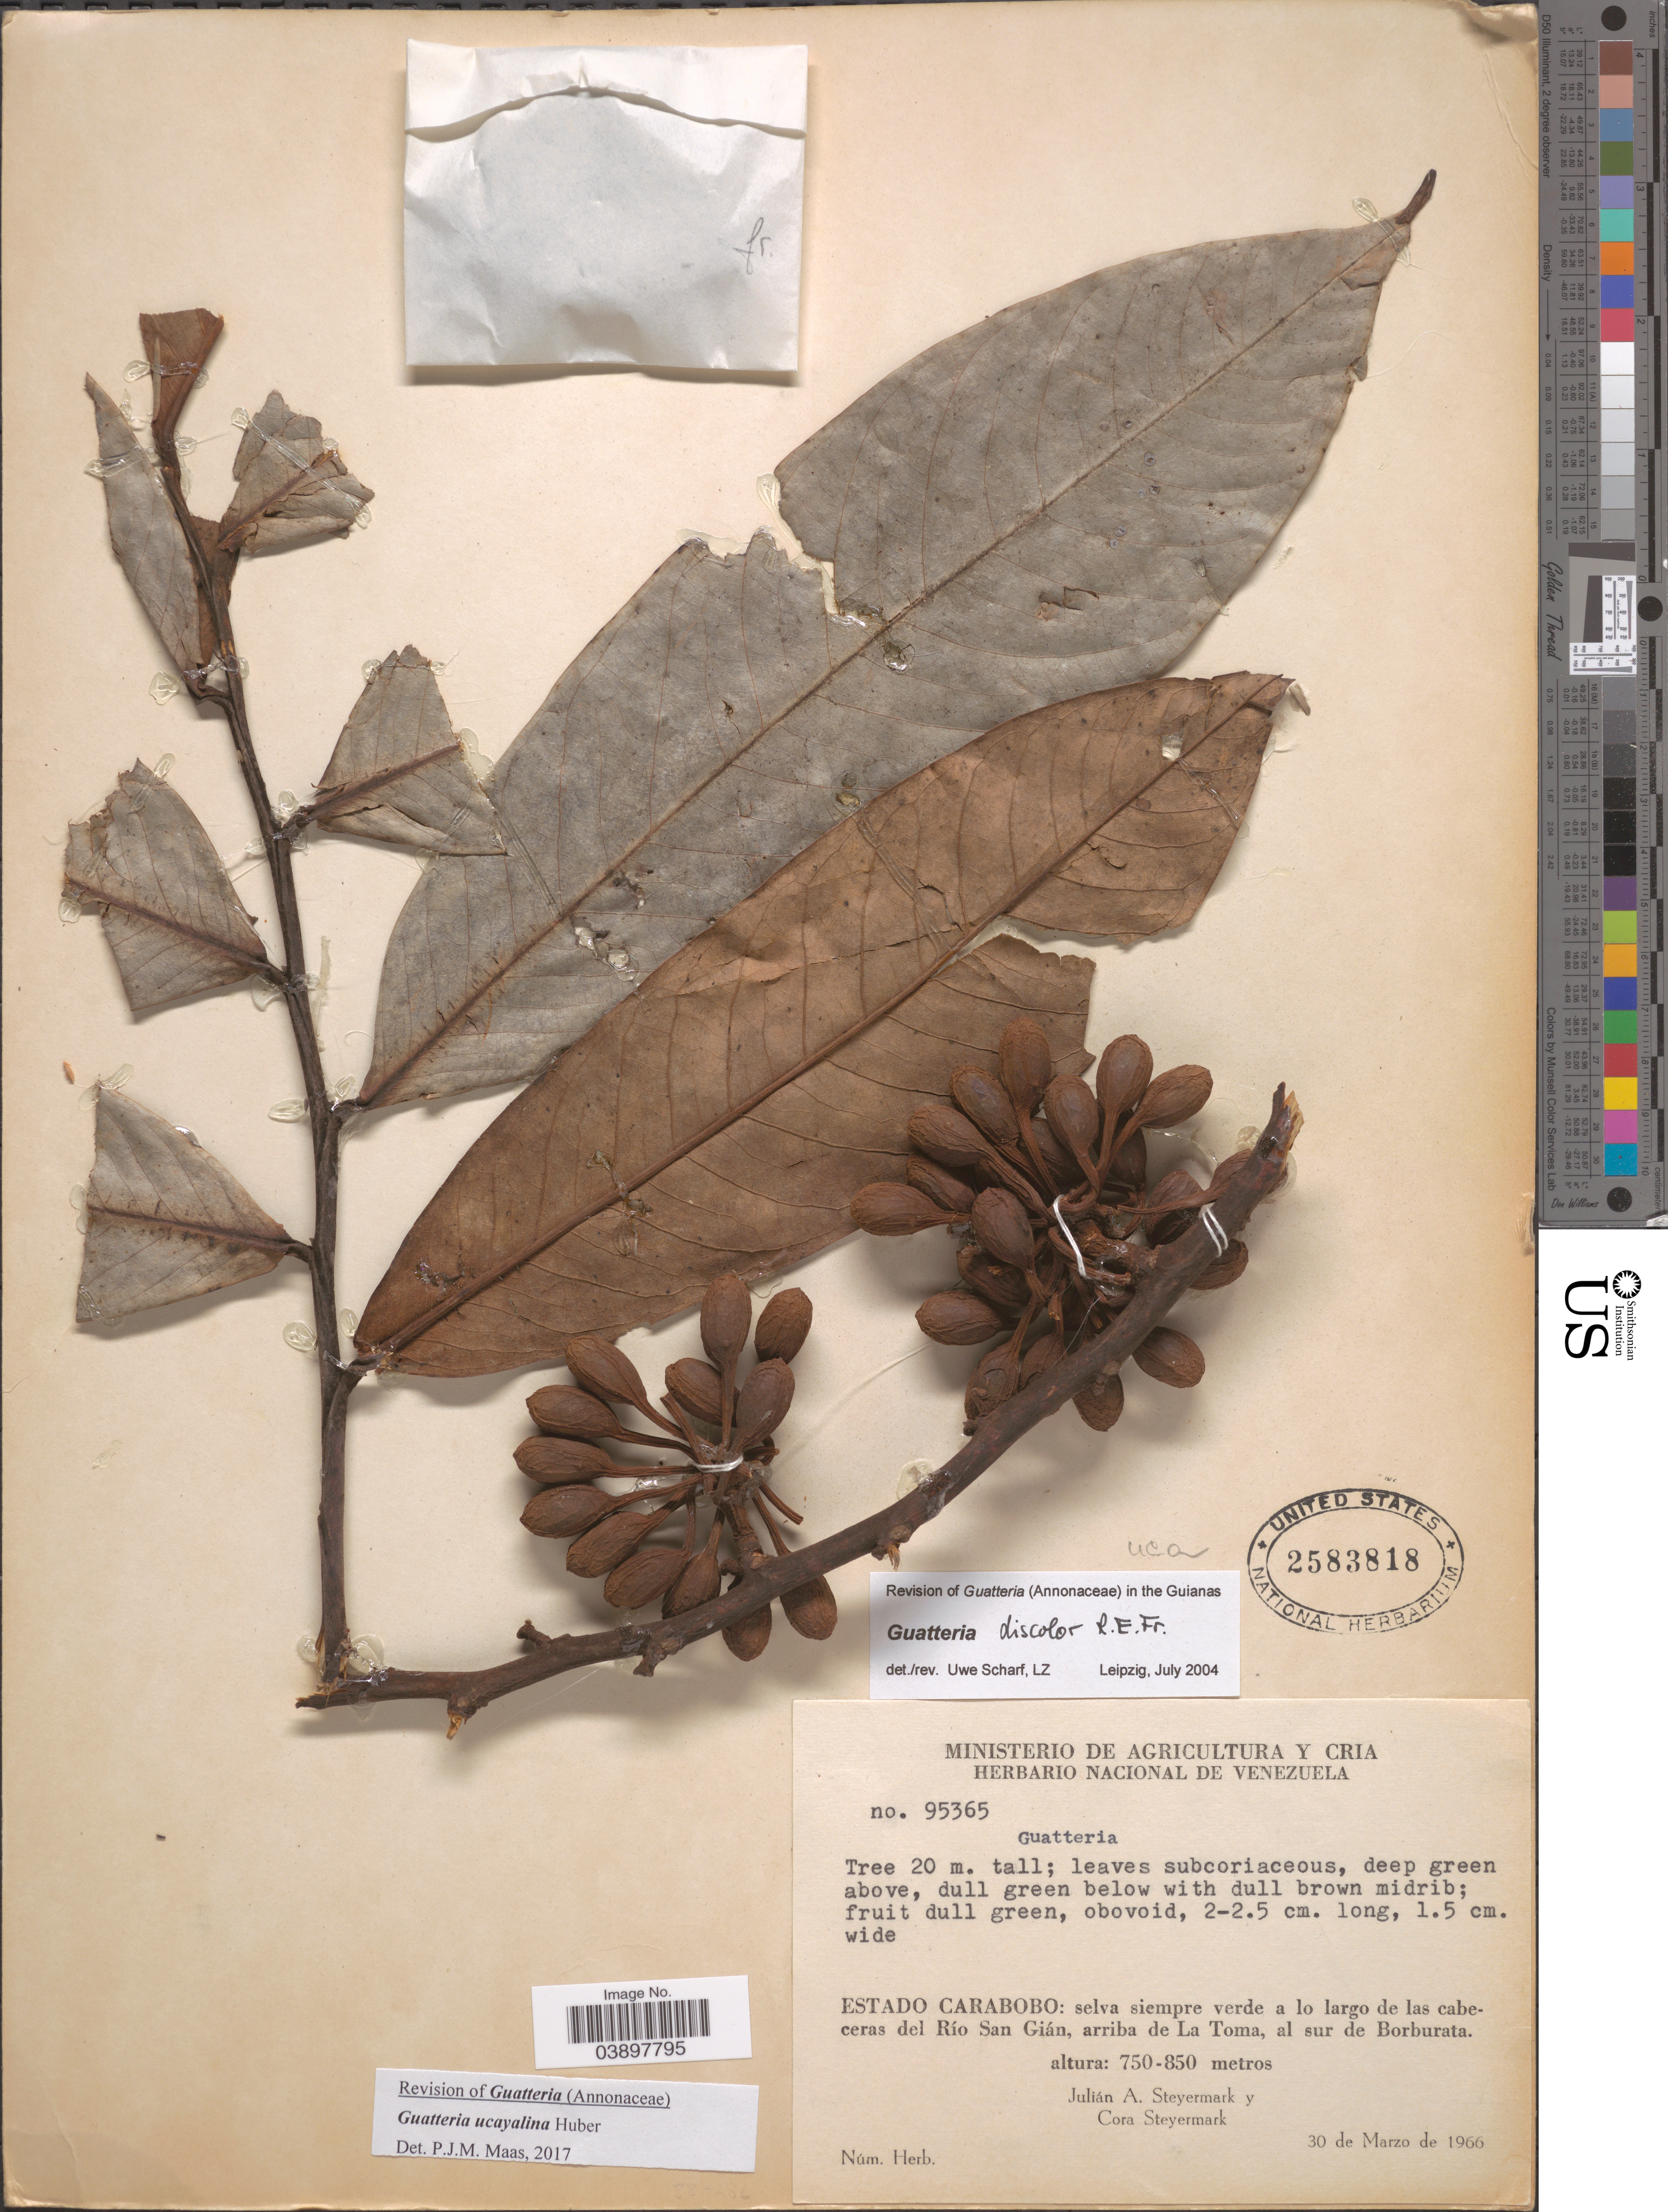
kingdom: Plantae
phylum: Tracheophyta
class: Magnoliopsida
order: Magnoliales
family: Annonaceae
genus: Guatteria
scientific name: Guatteria ucayalina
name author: Huber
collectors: J. Steyermark & C. Steyermark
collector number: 95365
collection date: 1966-03-30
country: Venezuela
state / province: Carabobo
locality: Selva siempre verde a lo largo de las cabeceras del Río San Gián, arriba de La Toma, al sur de Borburata.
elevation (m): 750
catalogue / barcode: US 2583818